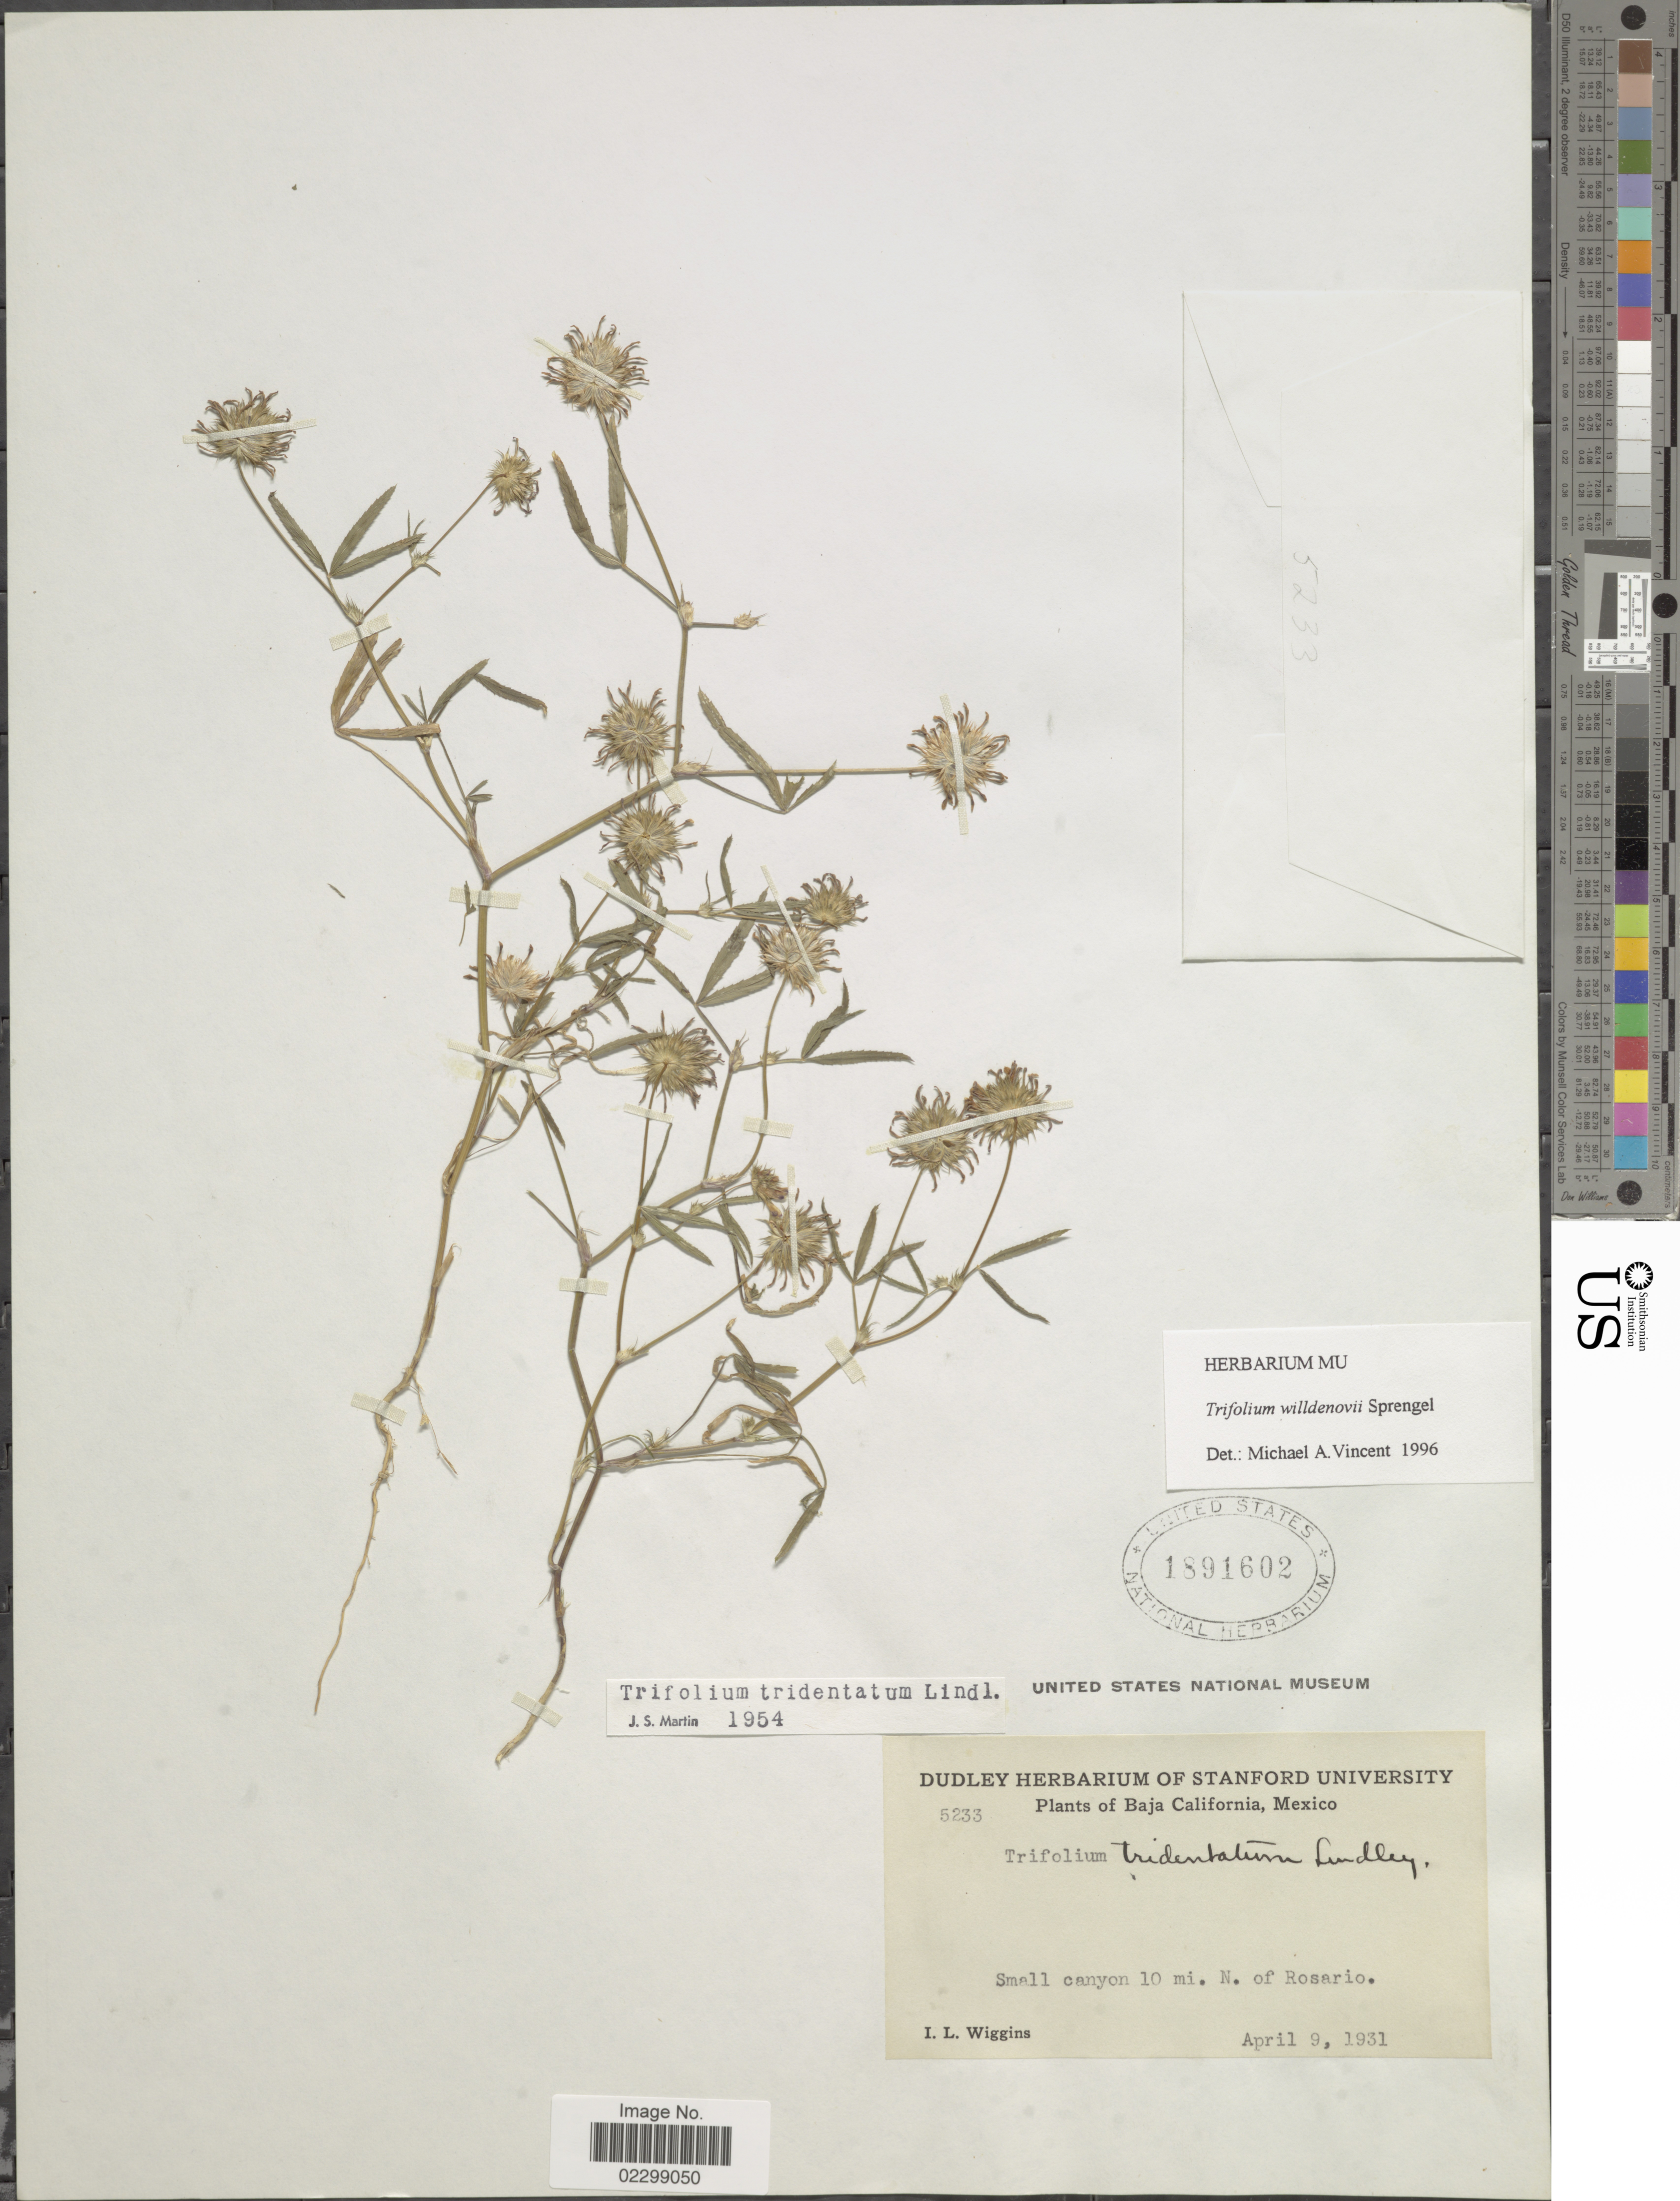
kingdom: Plantae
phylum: Tracheophyta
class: Magnoliopsida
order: Fabales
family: Fabaceae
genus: Trifolium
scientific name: Trifolium willdenovii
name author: Spreng.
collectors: I. L. Wiggins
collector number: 5233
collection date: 1931-04-09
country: Mexico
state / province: Baja California Norte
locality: Small canyon 10 mi. N. of Rosario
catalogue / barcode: US 1891602